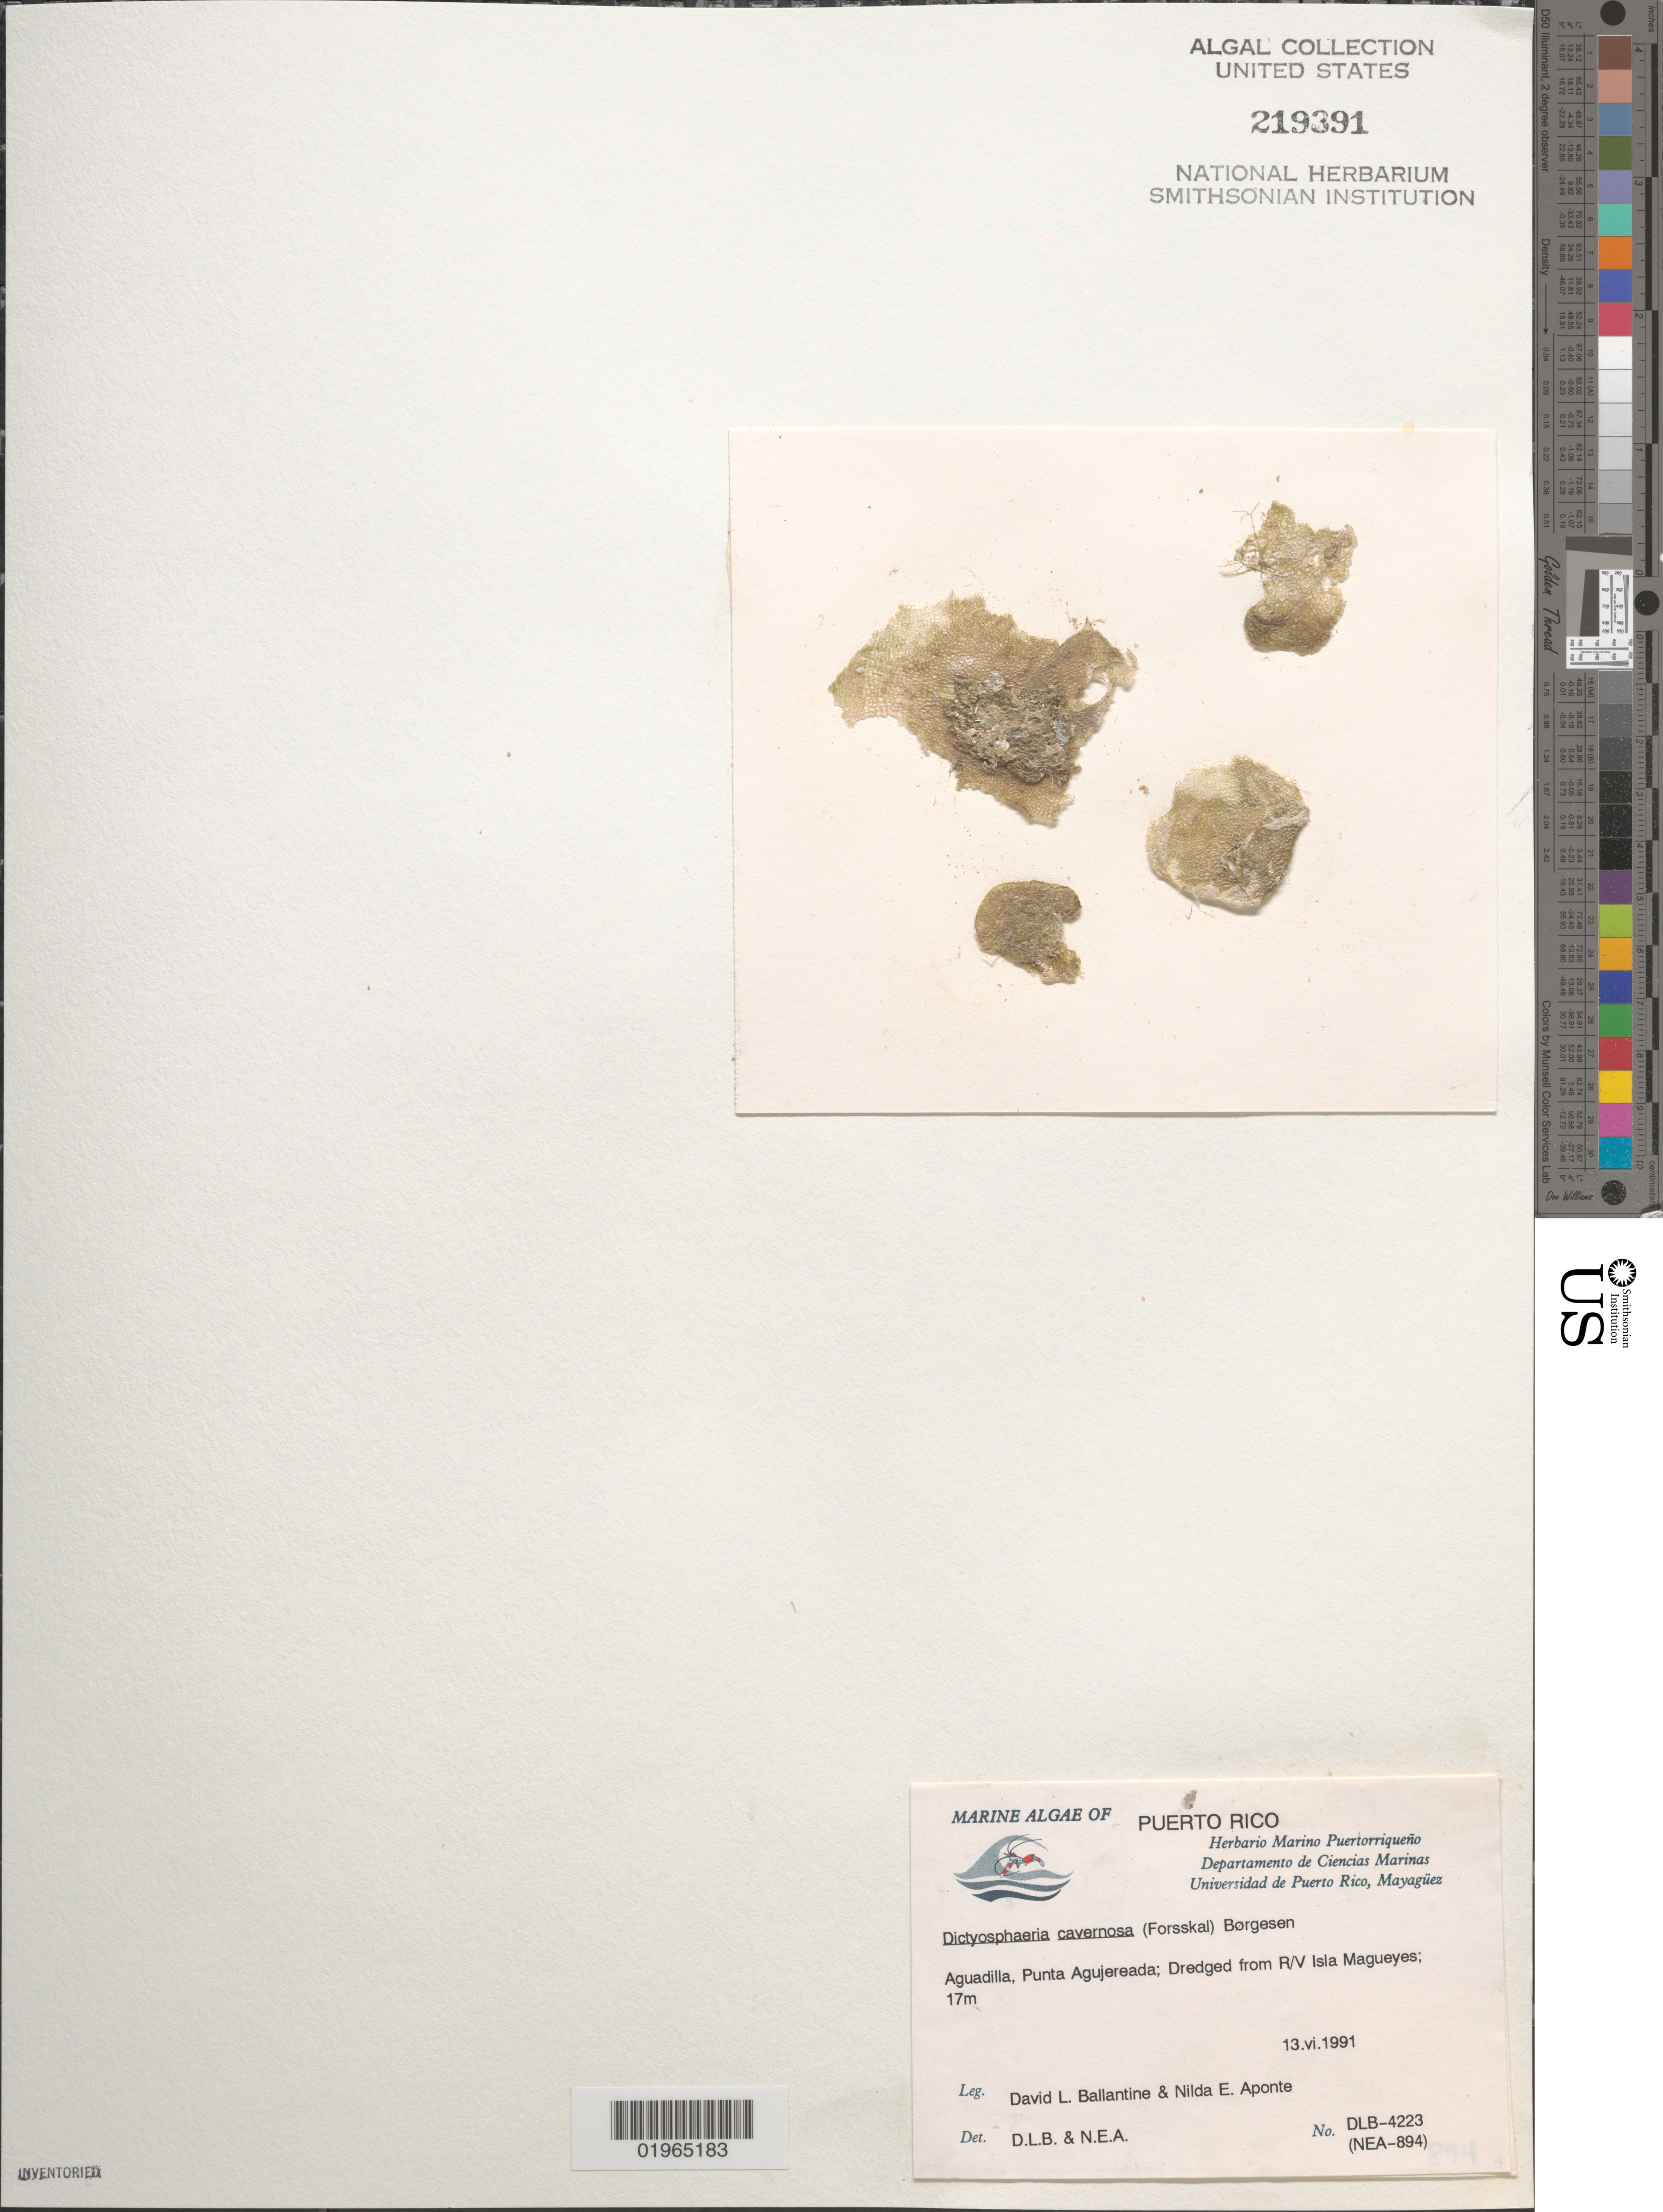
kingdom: Plantae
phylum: Chlorophyta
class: Ulvophyceae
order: Siphonocladales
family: Siphonocladaceae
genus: Dictyosphaeria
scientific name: Dictyosphaeria cavernosa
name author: (Forssk.) Børgesen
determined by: Ballantine, D. L.; Aponte, N. E.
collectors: D.L. Ballantine & N. E. Aponte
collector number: DLB 4223, NEA 894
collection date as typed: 13 Jun 1991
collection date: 1991-06-13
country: Puerto Rico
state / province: Aguadilla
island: Isla Magueyes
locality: Punta Agujereada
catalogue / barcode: US 219391